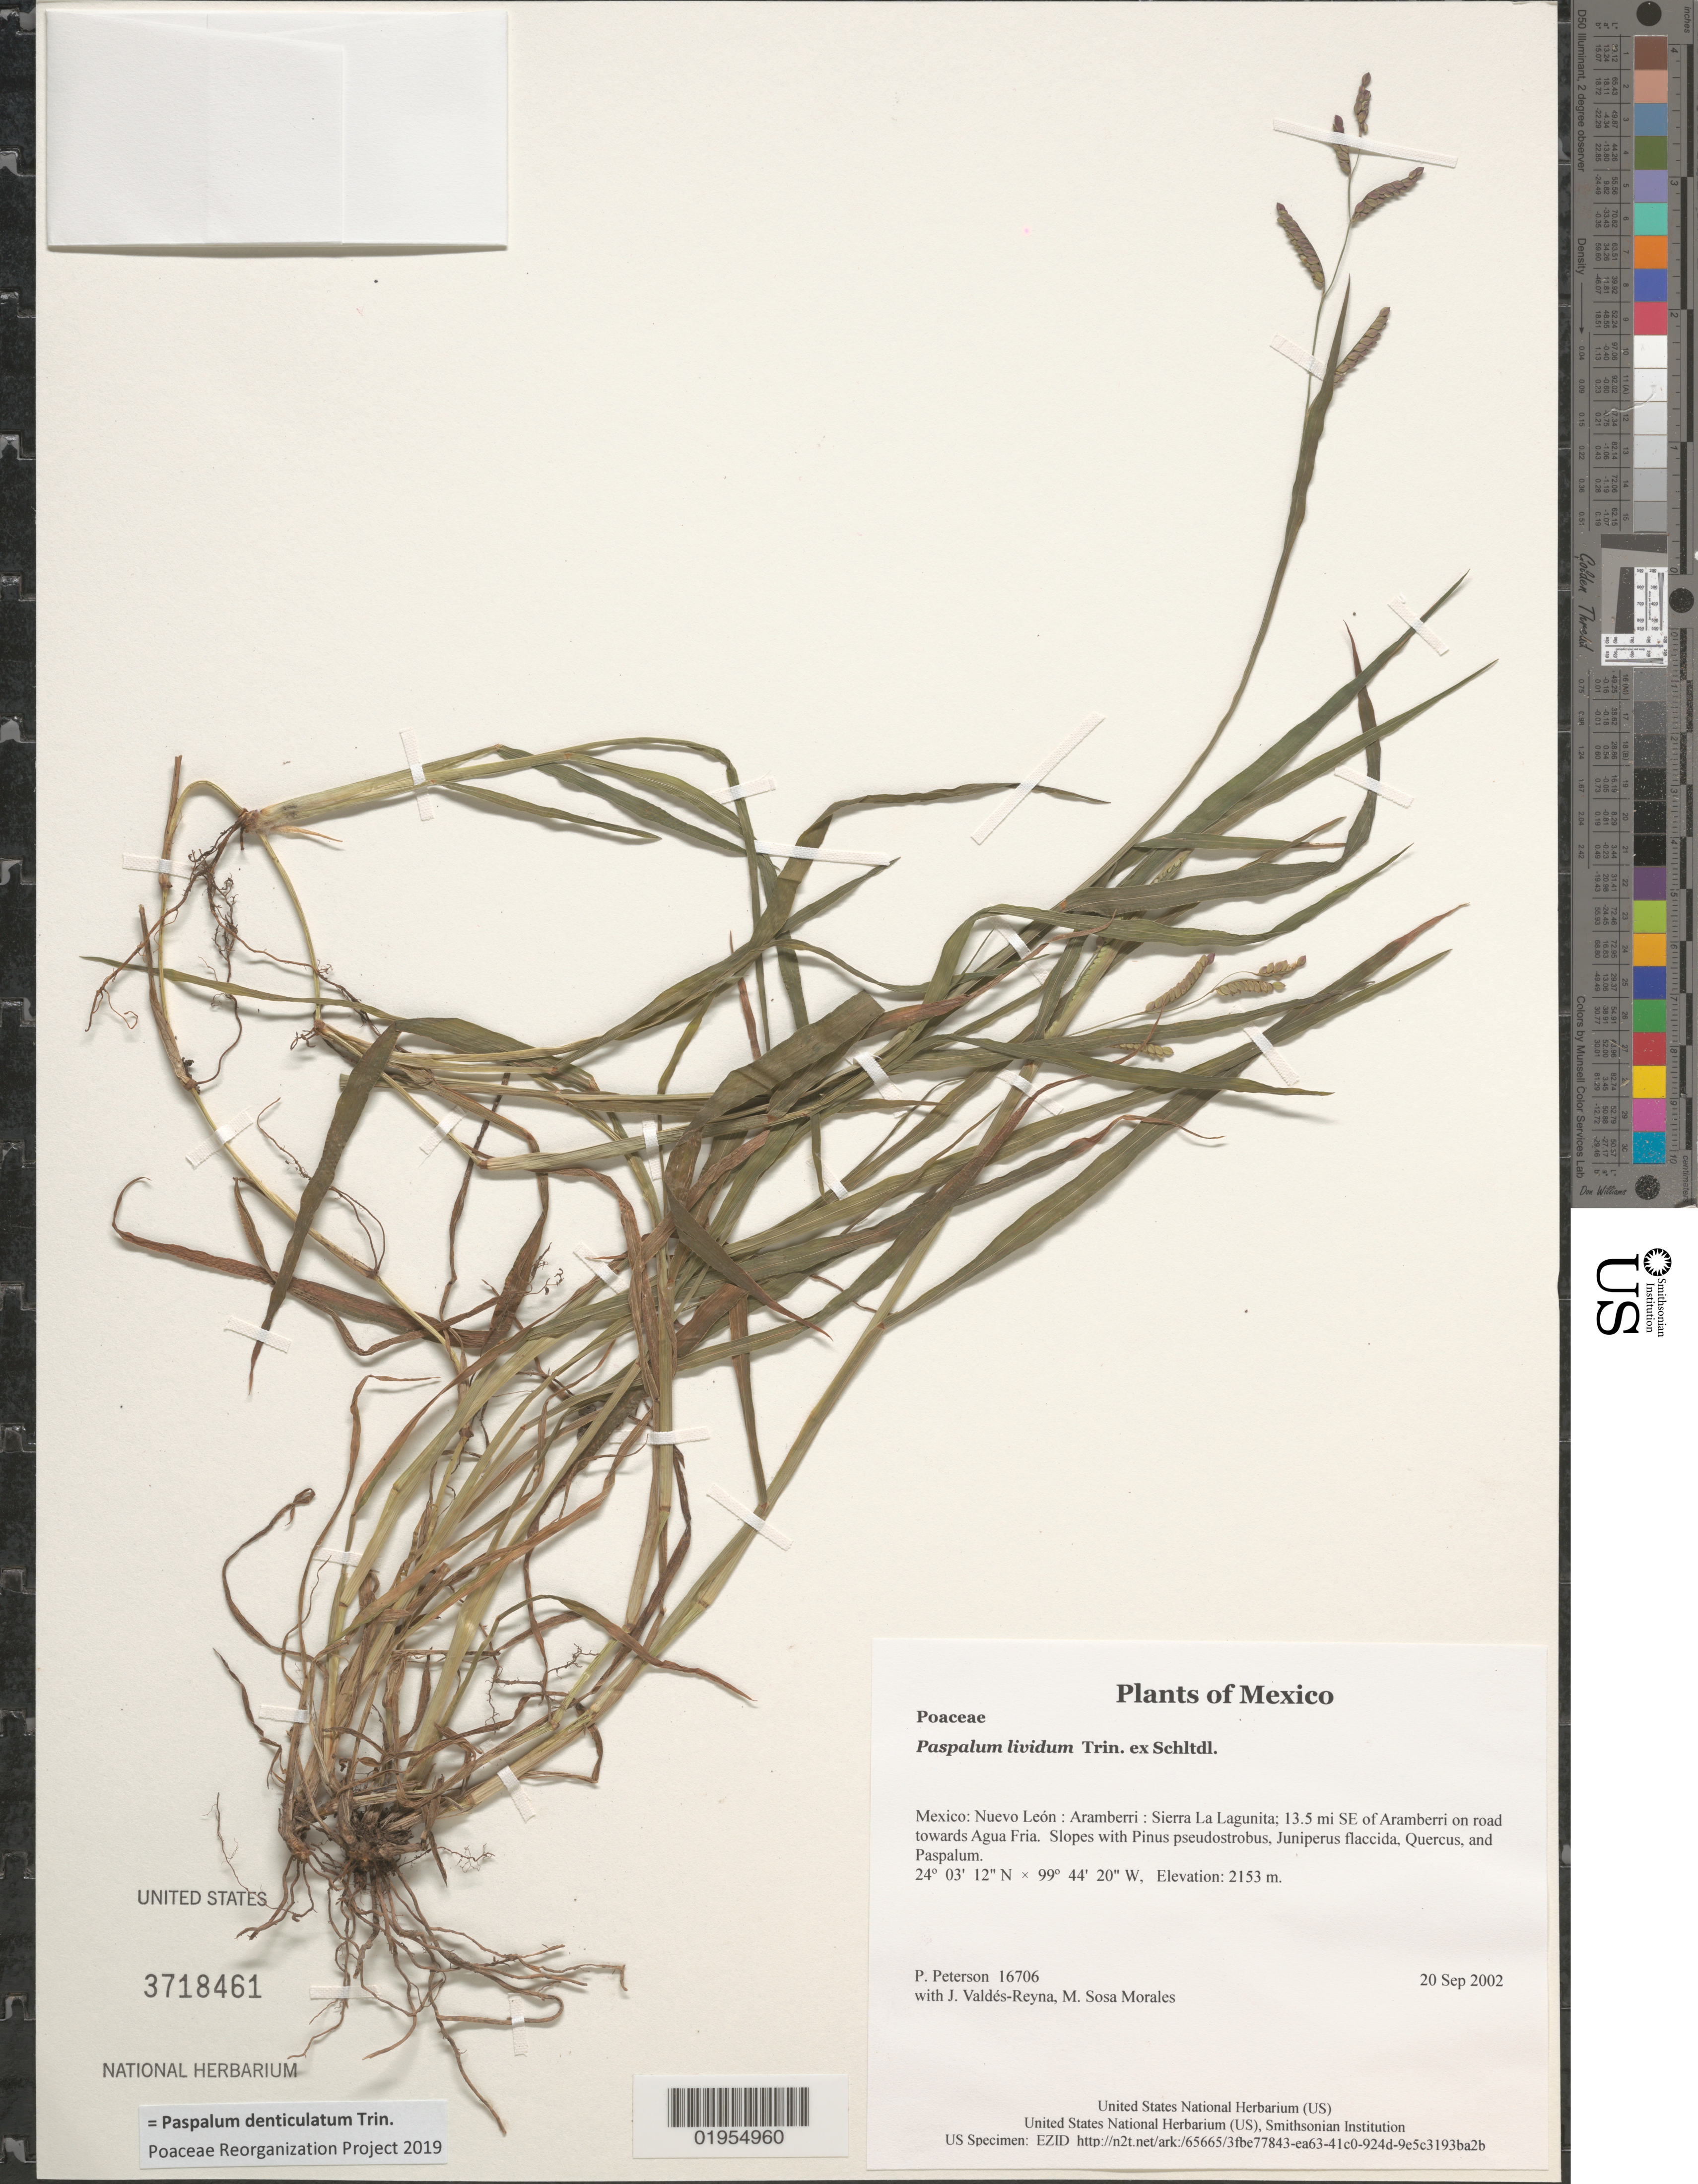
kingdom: Plantae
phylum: Tracheophyta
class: Liliopsida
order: Poales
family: Poaceae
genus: Paspalum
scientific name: Paspalum lividum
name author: Trin. ex Schltdl.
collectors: P. M. Peterson, J. Valdés-Reyna & M. Sosa Morales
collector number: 16706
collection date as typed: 20 Sep 2002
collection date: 2002-09-20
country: Mexico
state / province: Nuevo León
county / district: Aramberri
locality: Sierra La Lagunita; 13.5 mi SE of Aramberri on road towards Agua Fria. Slopes with Pinus pseudostrobus, Juniperus flaccida, Quercus, and Paspalum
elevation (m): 2153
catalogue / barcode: US 3718461